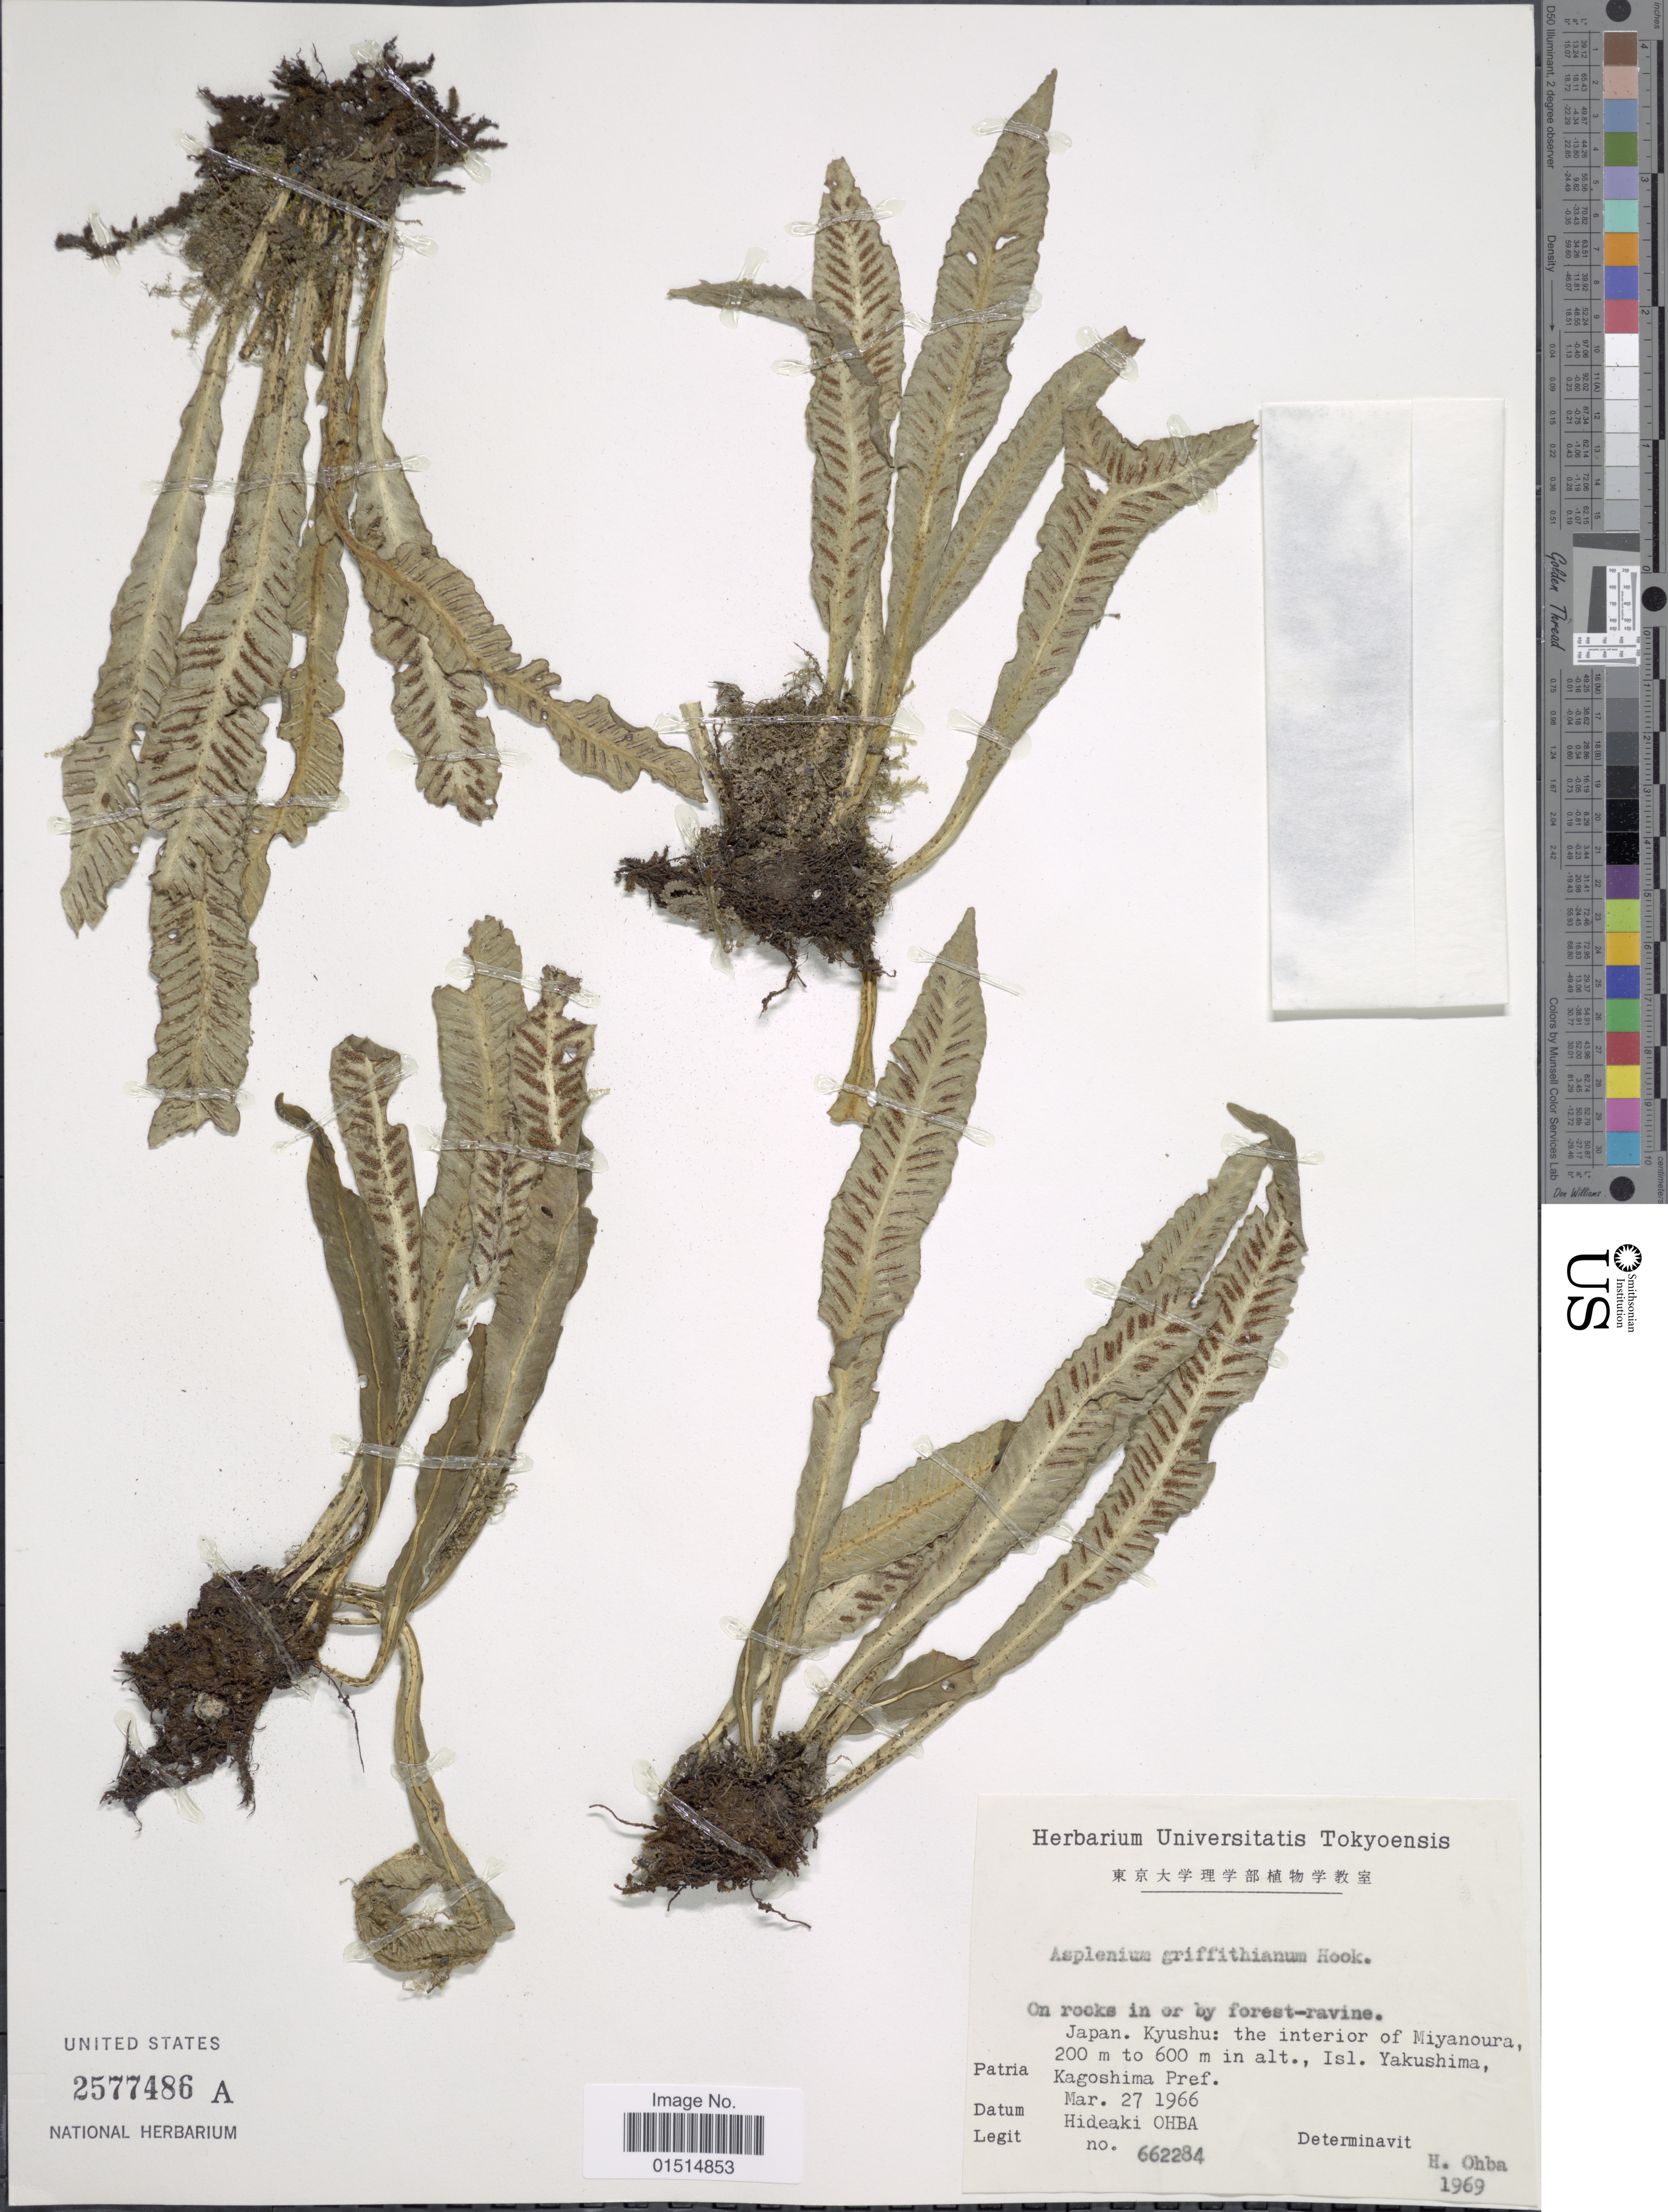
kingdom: Plantae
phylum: Tracheophyta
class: Polypodiopsida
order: Polypodiales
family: Aspleniaceae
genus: Asplenium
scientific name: Asplenium griffithianum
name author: Hook.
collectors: H. Ohba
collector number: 662284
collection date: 1966-03-27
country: Japan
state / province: Kagosima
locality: Kyushu: the interior of Miyanoura, Isl. Yakushima. Kagoshima Pref.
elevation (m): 200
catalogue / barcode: US 2577486A